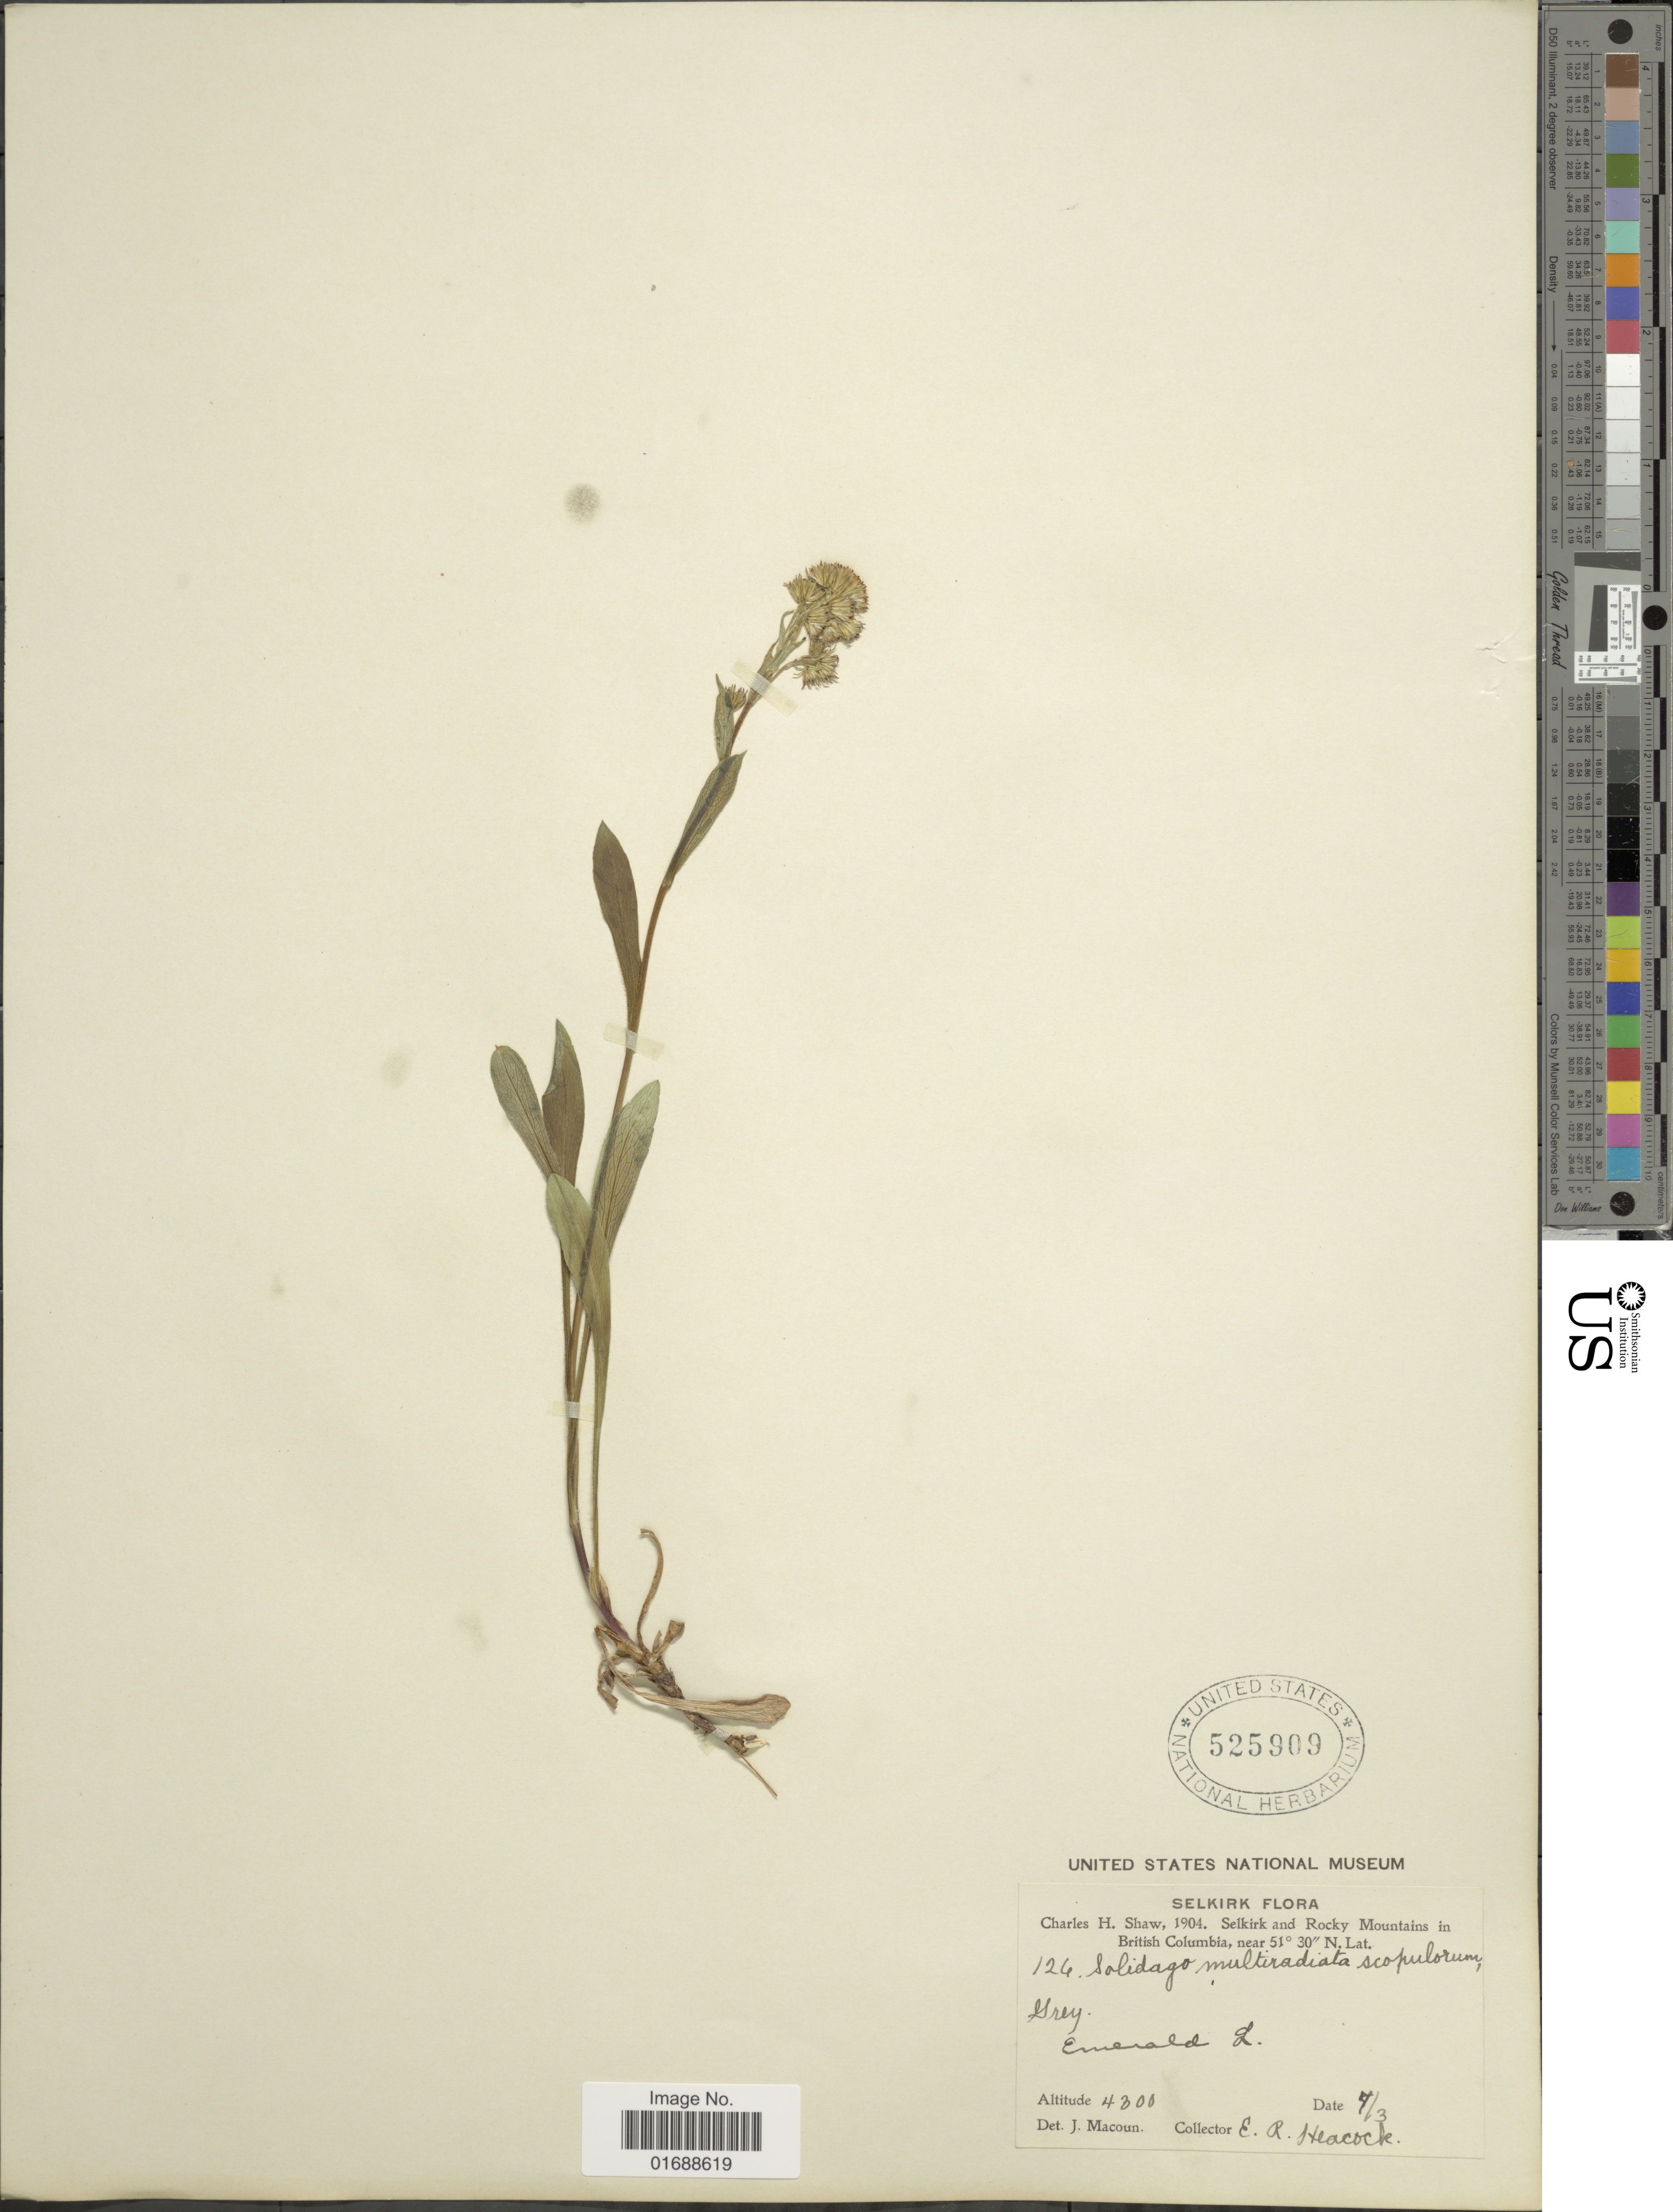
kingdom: Plantae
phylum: Tracheophyta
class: Magnoliopsida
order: Asterales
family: Asteraceae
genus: Solidago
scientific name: Solidago multiradiata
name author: Aiton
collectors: E. Heacock & C. H. Shaw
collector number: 126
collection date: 1904-04-03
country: Canada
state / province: British Columbia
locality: Selkirk and Rocky Mountains, Emerald L.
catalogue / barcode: US 525909